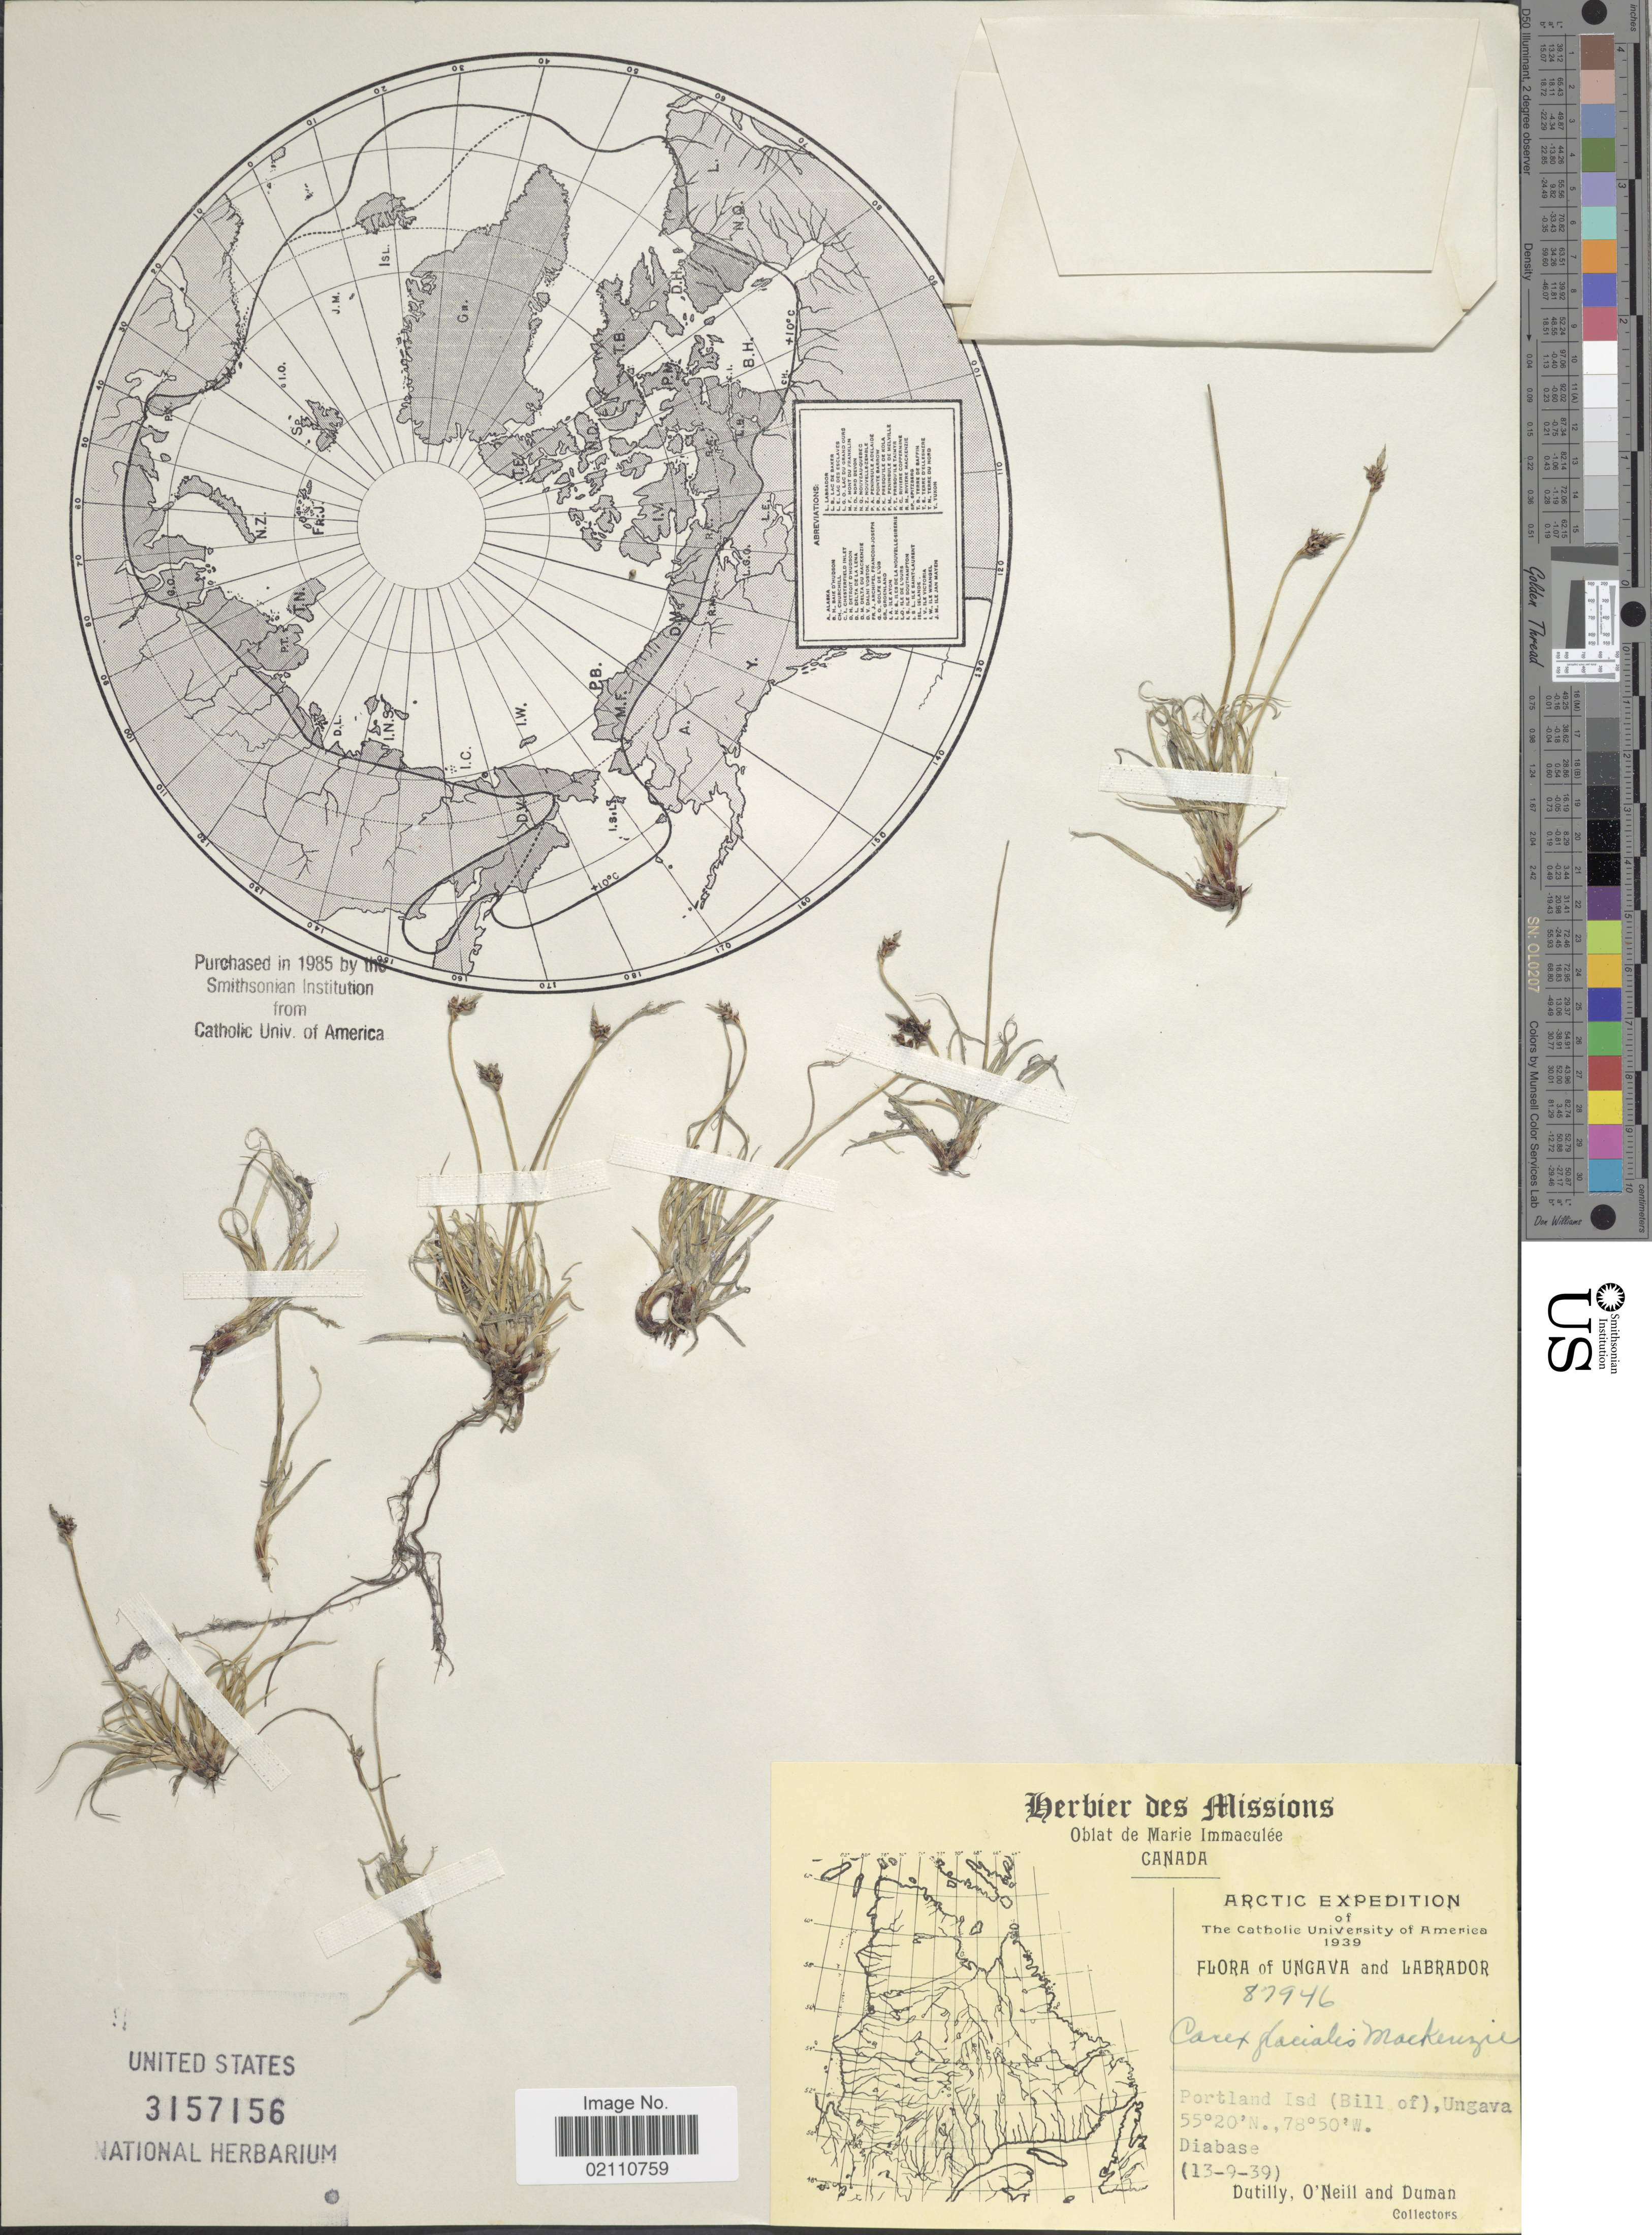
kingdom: Plantae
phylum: Tracheophyta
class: Liliopsida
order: Poales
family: Cyperaceae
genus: Carex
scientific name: Carex glacialis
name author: Mack.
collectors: -. Dutilly, O' Neill & -. Duman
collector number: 87946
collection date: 1939-09-13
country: Canada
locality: Arctic, Ungava and Labrador, Portland Isd. (Bill of), Ungava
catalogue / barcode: US 3157156